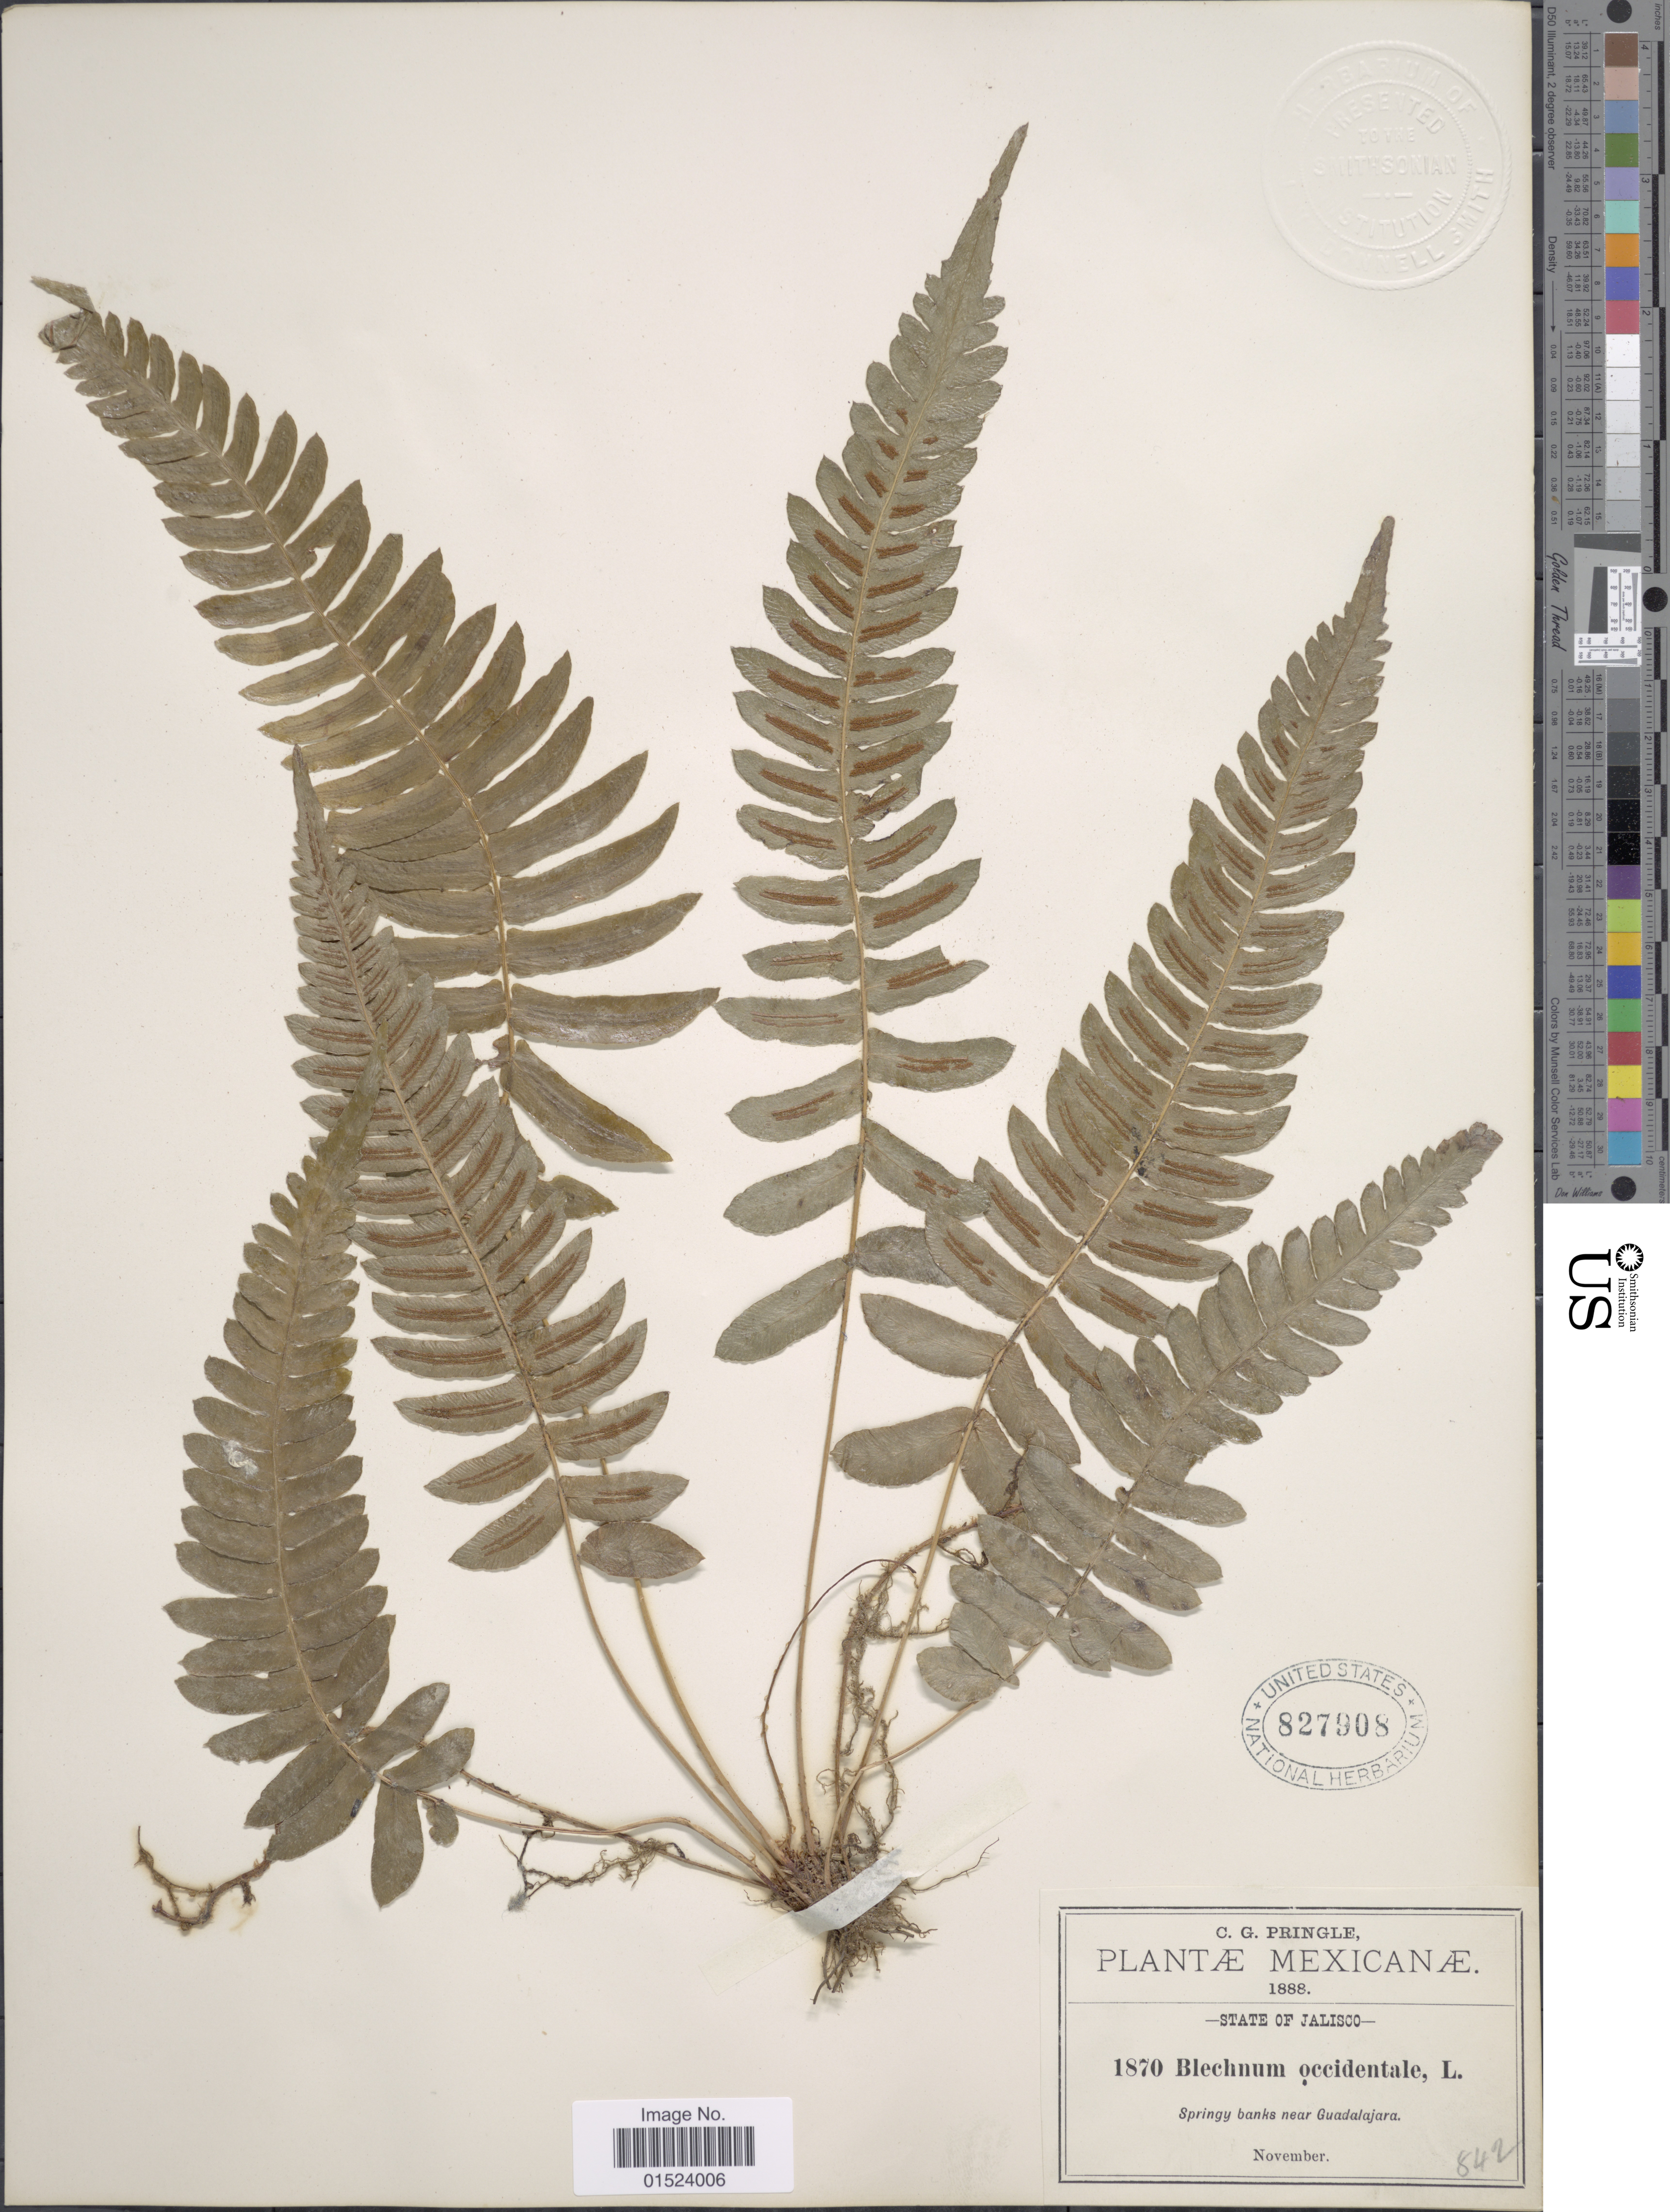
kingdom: Plantae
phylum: Tracheophyta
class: Polypodiopsida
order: Polypodiales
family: Blechnaceae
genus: Blechnum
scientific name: Blechnum glandulosum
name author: Link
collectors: C. G. Pringle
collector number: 1870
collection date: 1888-11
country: Mexico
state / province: Jalisco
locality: Springy banks near Gudalajara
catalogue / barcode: US 827908